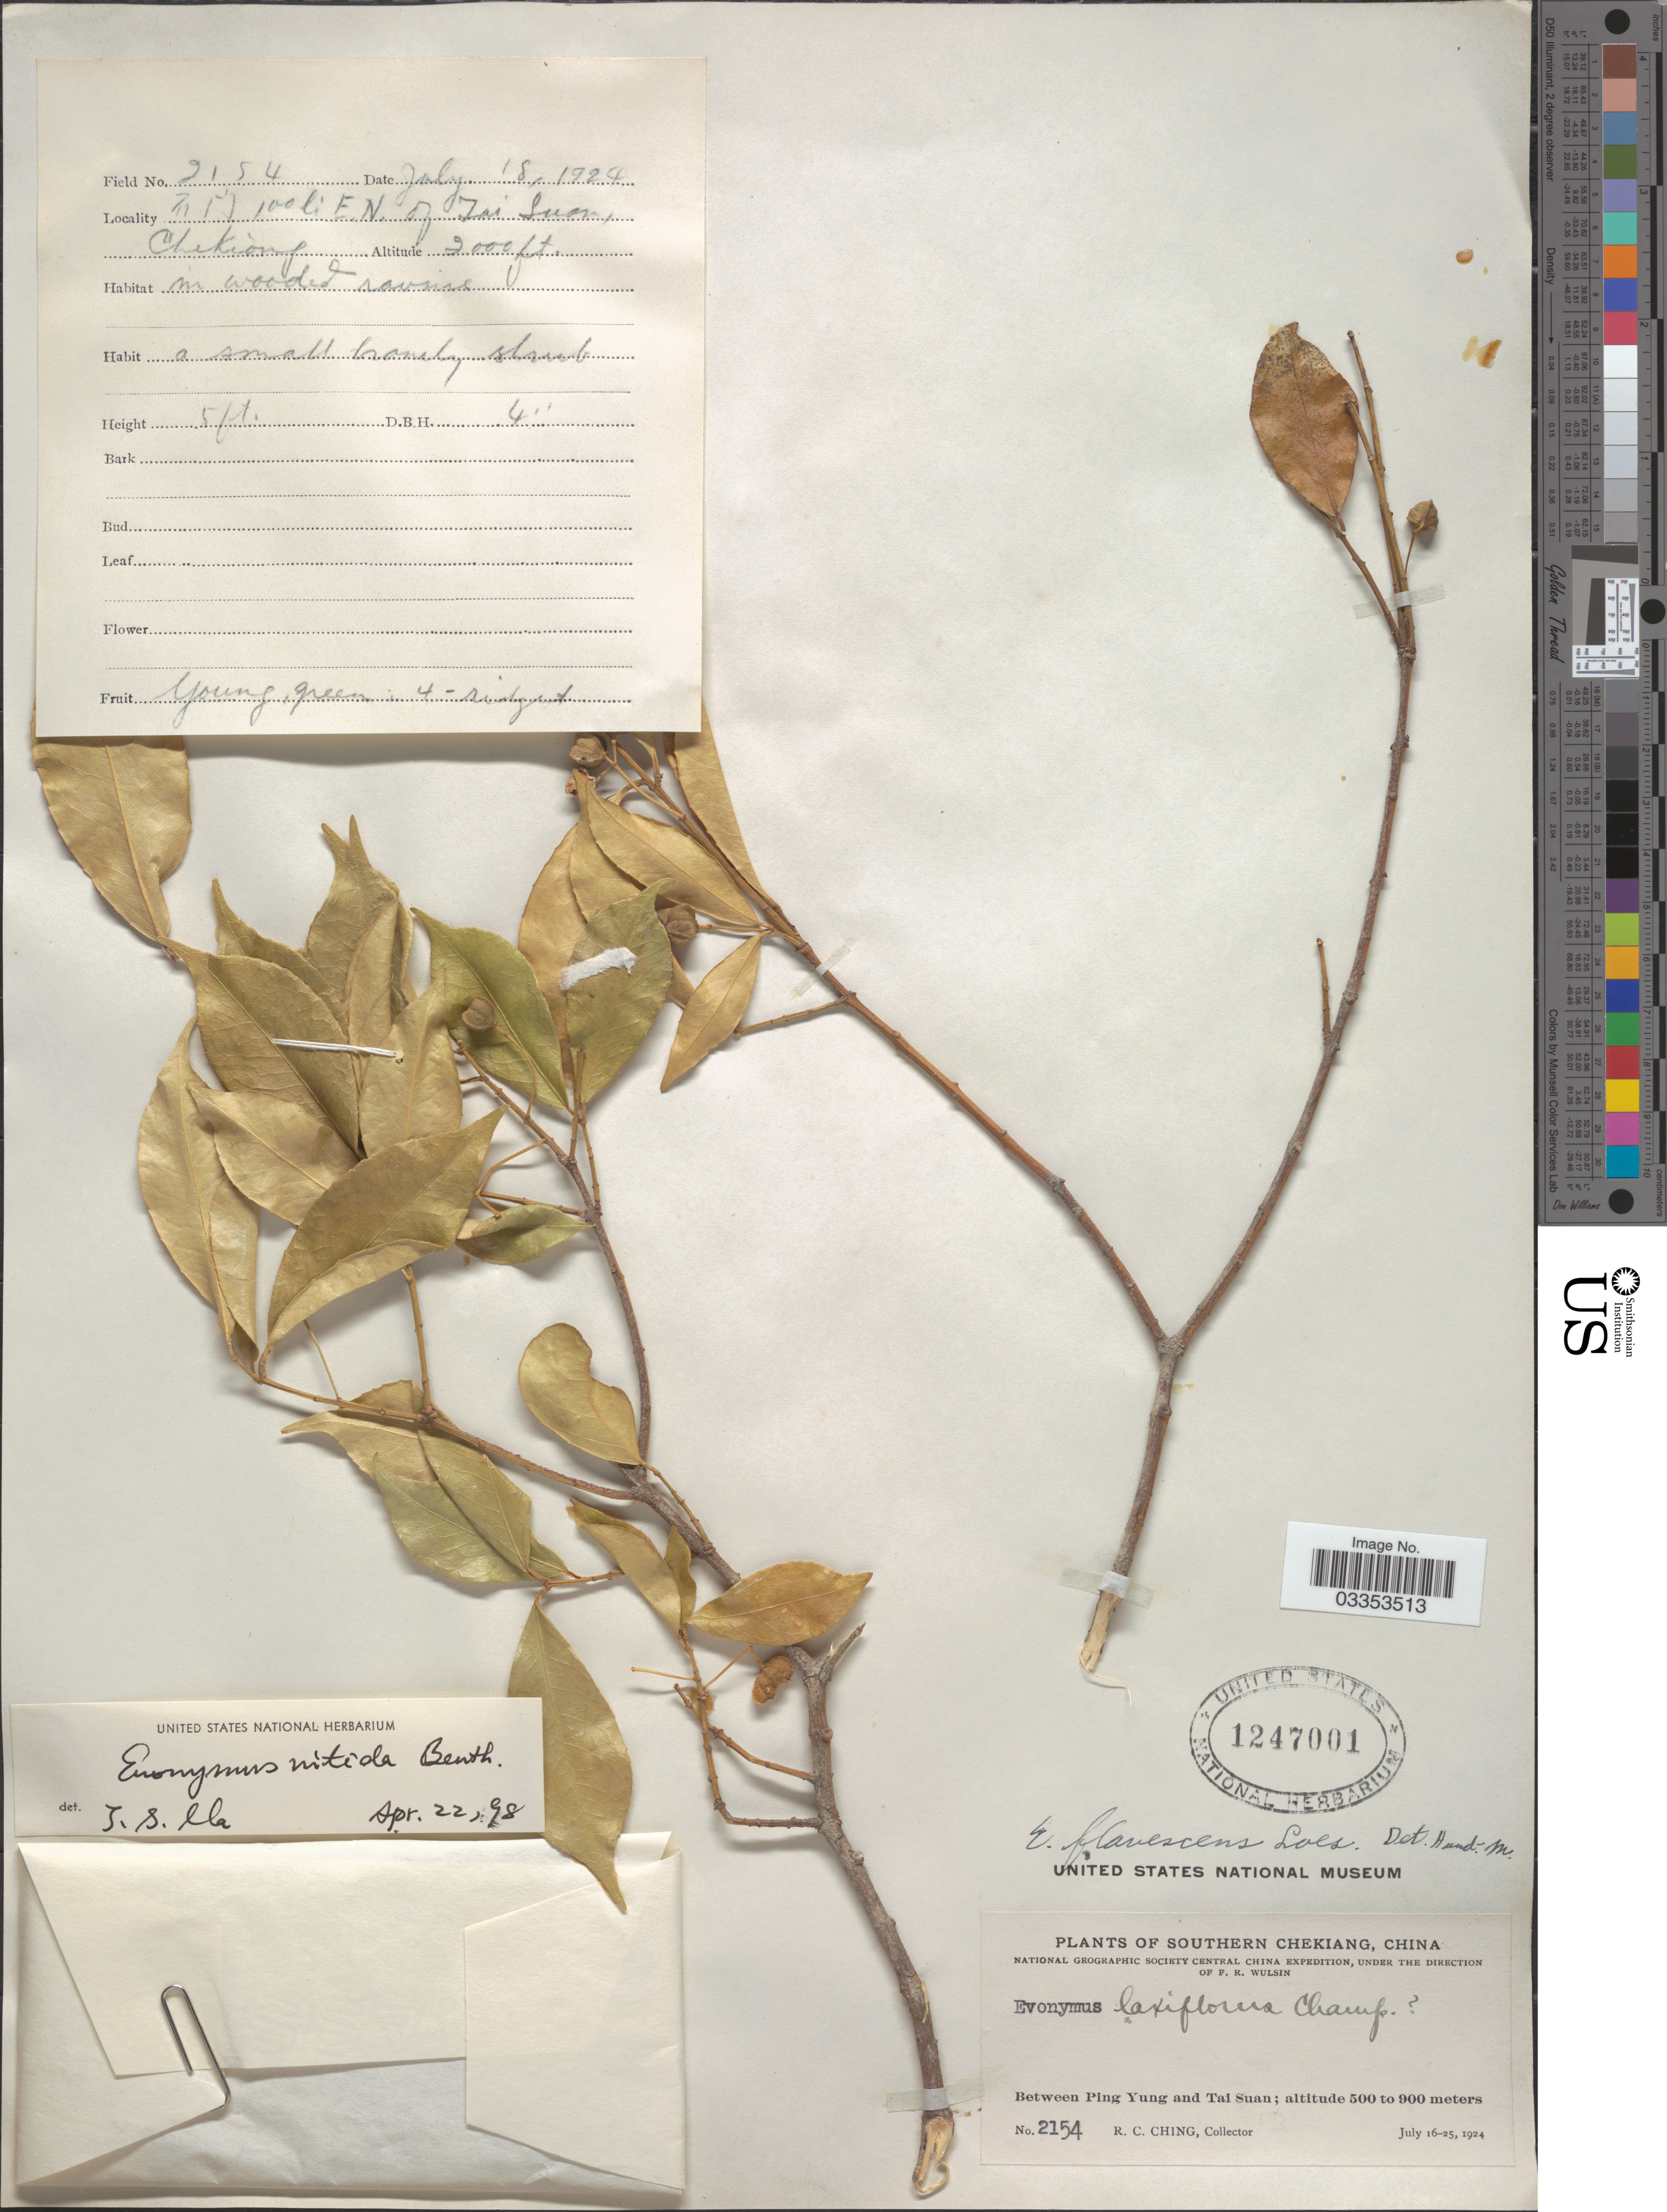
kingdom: Plantae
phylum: Tracheophyta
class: Magnoliopsida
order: Celastrales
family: Celastraceae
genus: Euonymus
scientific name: Euonymus nitidus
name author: Benth.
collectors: R. C. Ching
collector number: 2154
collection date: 1924-07-18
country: China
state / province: Zhejiang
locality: Between Ping Yung and Tai Suan. 100 li E.N. of Tai Suan. Southern Chongqing.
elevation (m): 610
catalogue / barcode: US 1247001